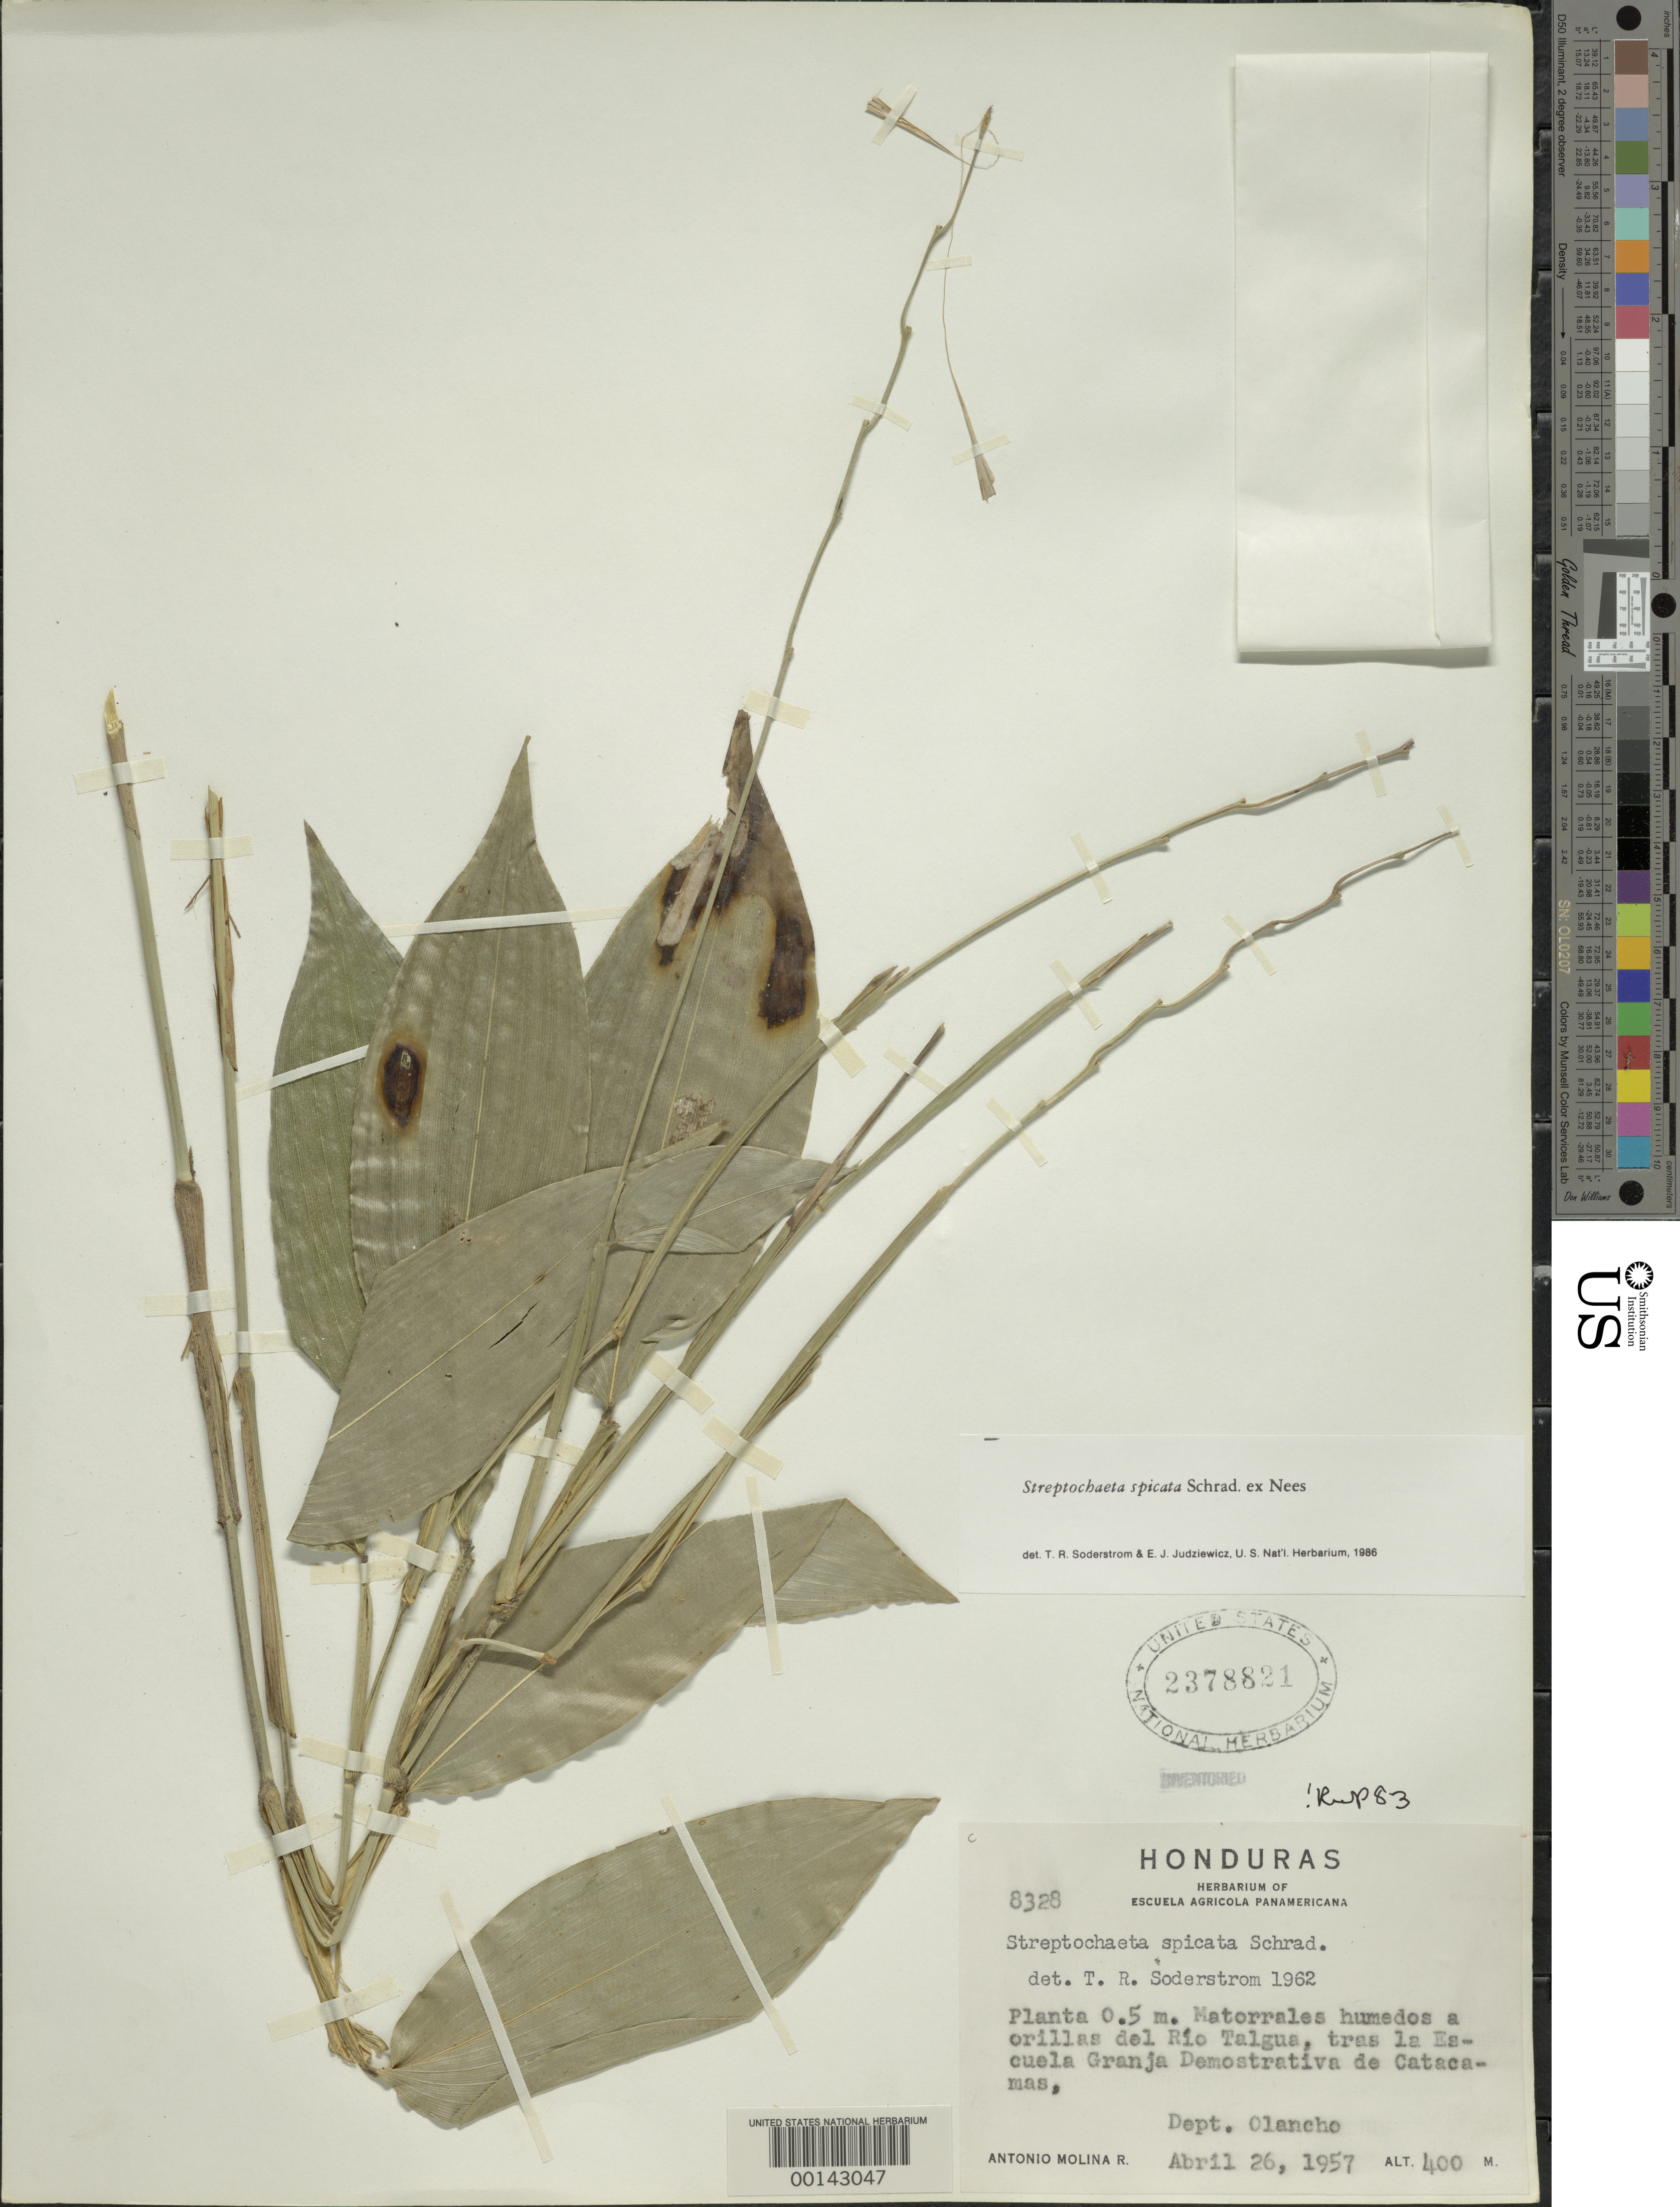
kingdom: Plantae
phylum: Tracheophyta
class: Liliopsida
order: Poales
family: Poaceae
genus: Streptochaeta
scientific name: Streptochaeta spicata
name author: Schrad. ex Nees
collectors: A. Molina R.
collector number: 8328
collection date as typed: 26 Apr 1957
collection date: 1957-04-26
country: Honduras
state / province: Olancho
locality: Orillas del río Talgua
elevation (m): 400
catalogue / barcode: US 2378821